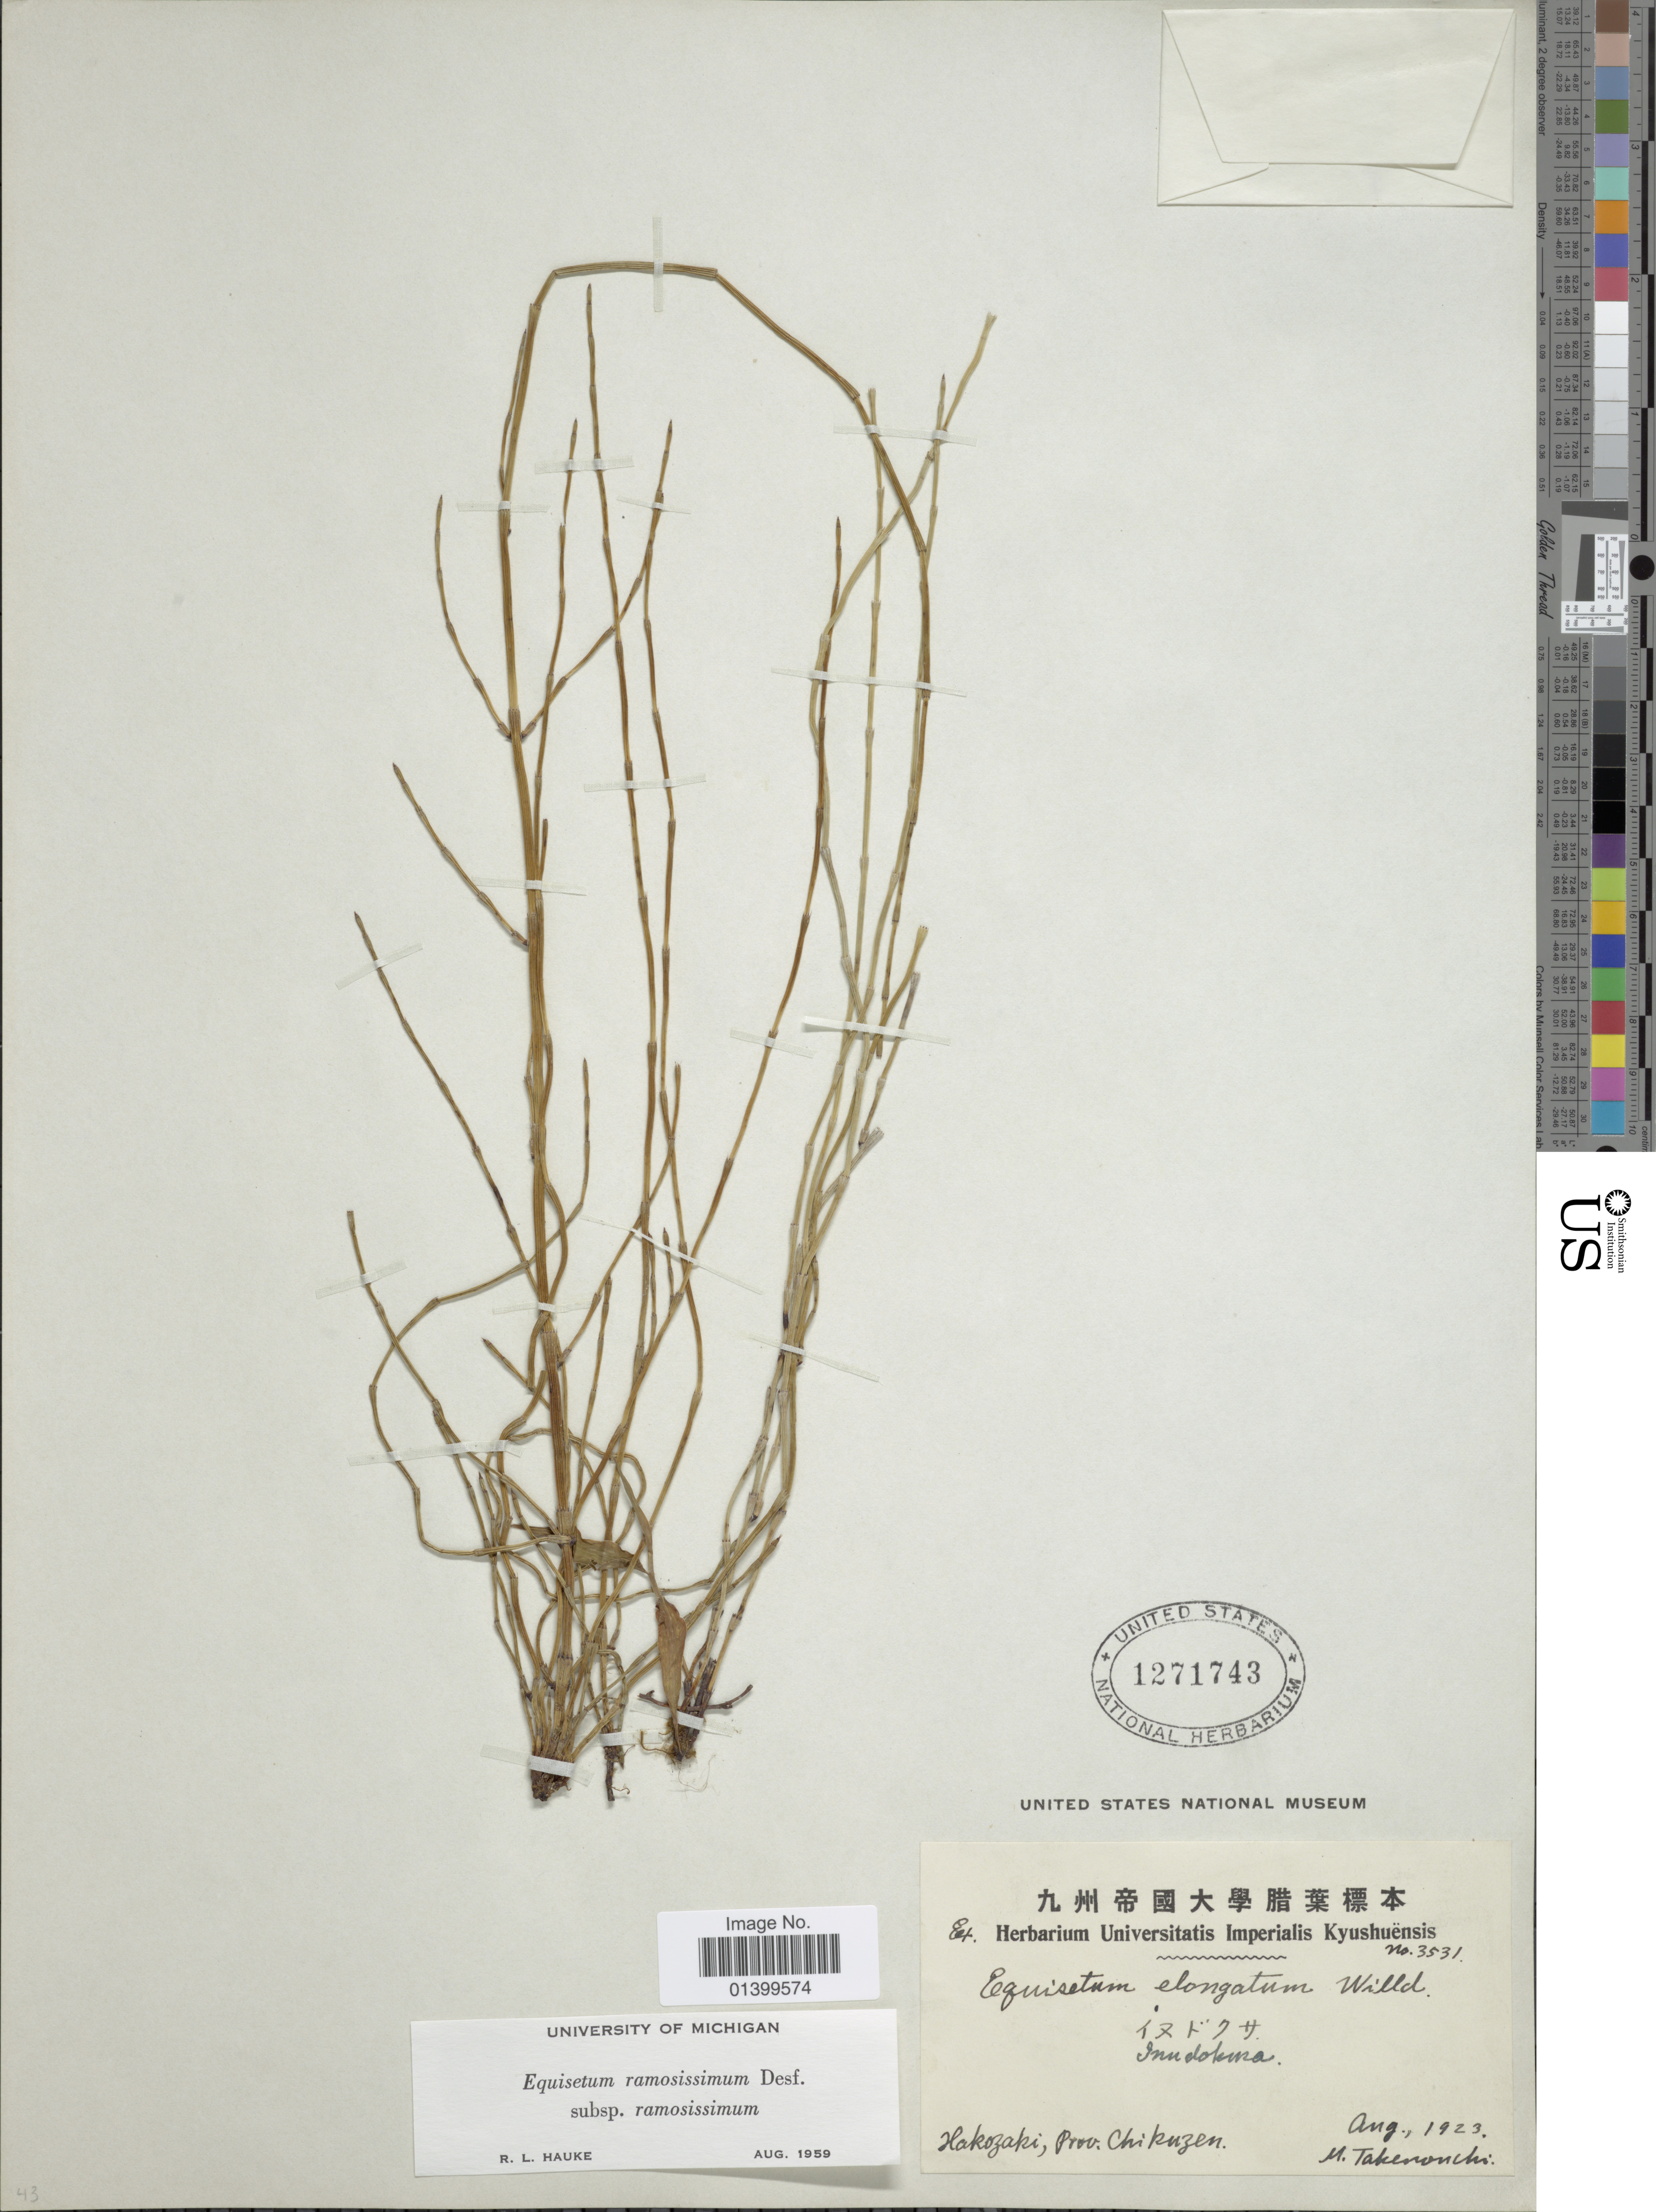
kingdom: Plantae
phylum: Tracheophyta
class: Polypodiopsida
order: Equisetales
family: Equisetaceae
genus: Equisetum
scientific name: Equisetum ramosissimum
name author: Desf.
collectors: M. Takenonchi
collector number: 3531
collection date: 1923-08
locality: Inudokina, Hakozaki, Prov. Chikuzen [interpreted]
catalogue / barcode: US 1271743